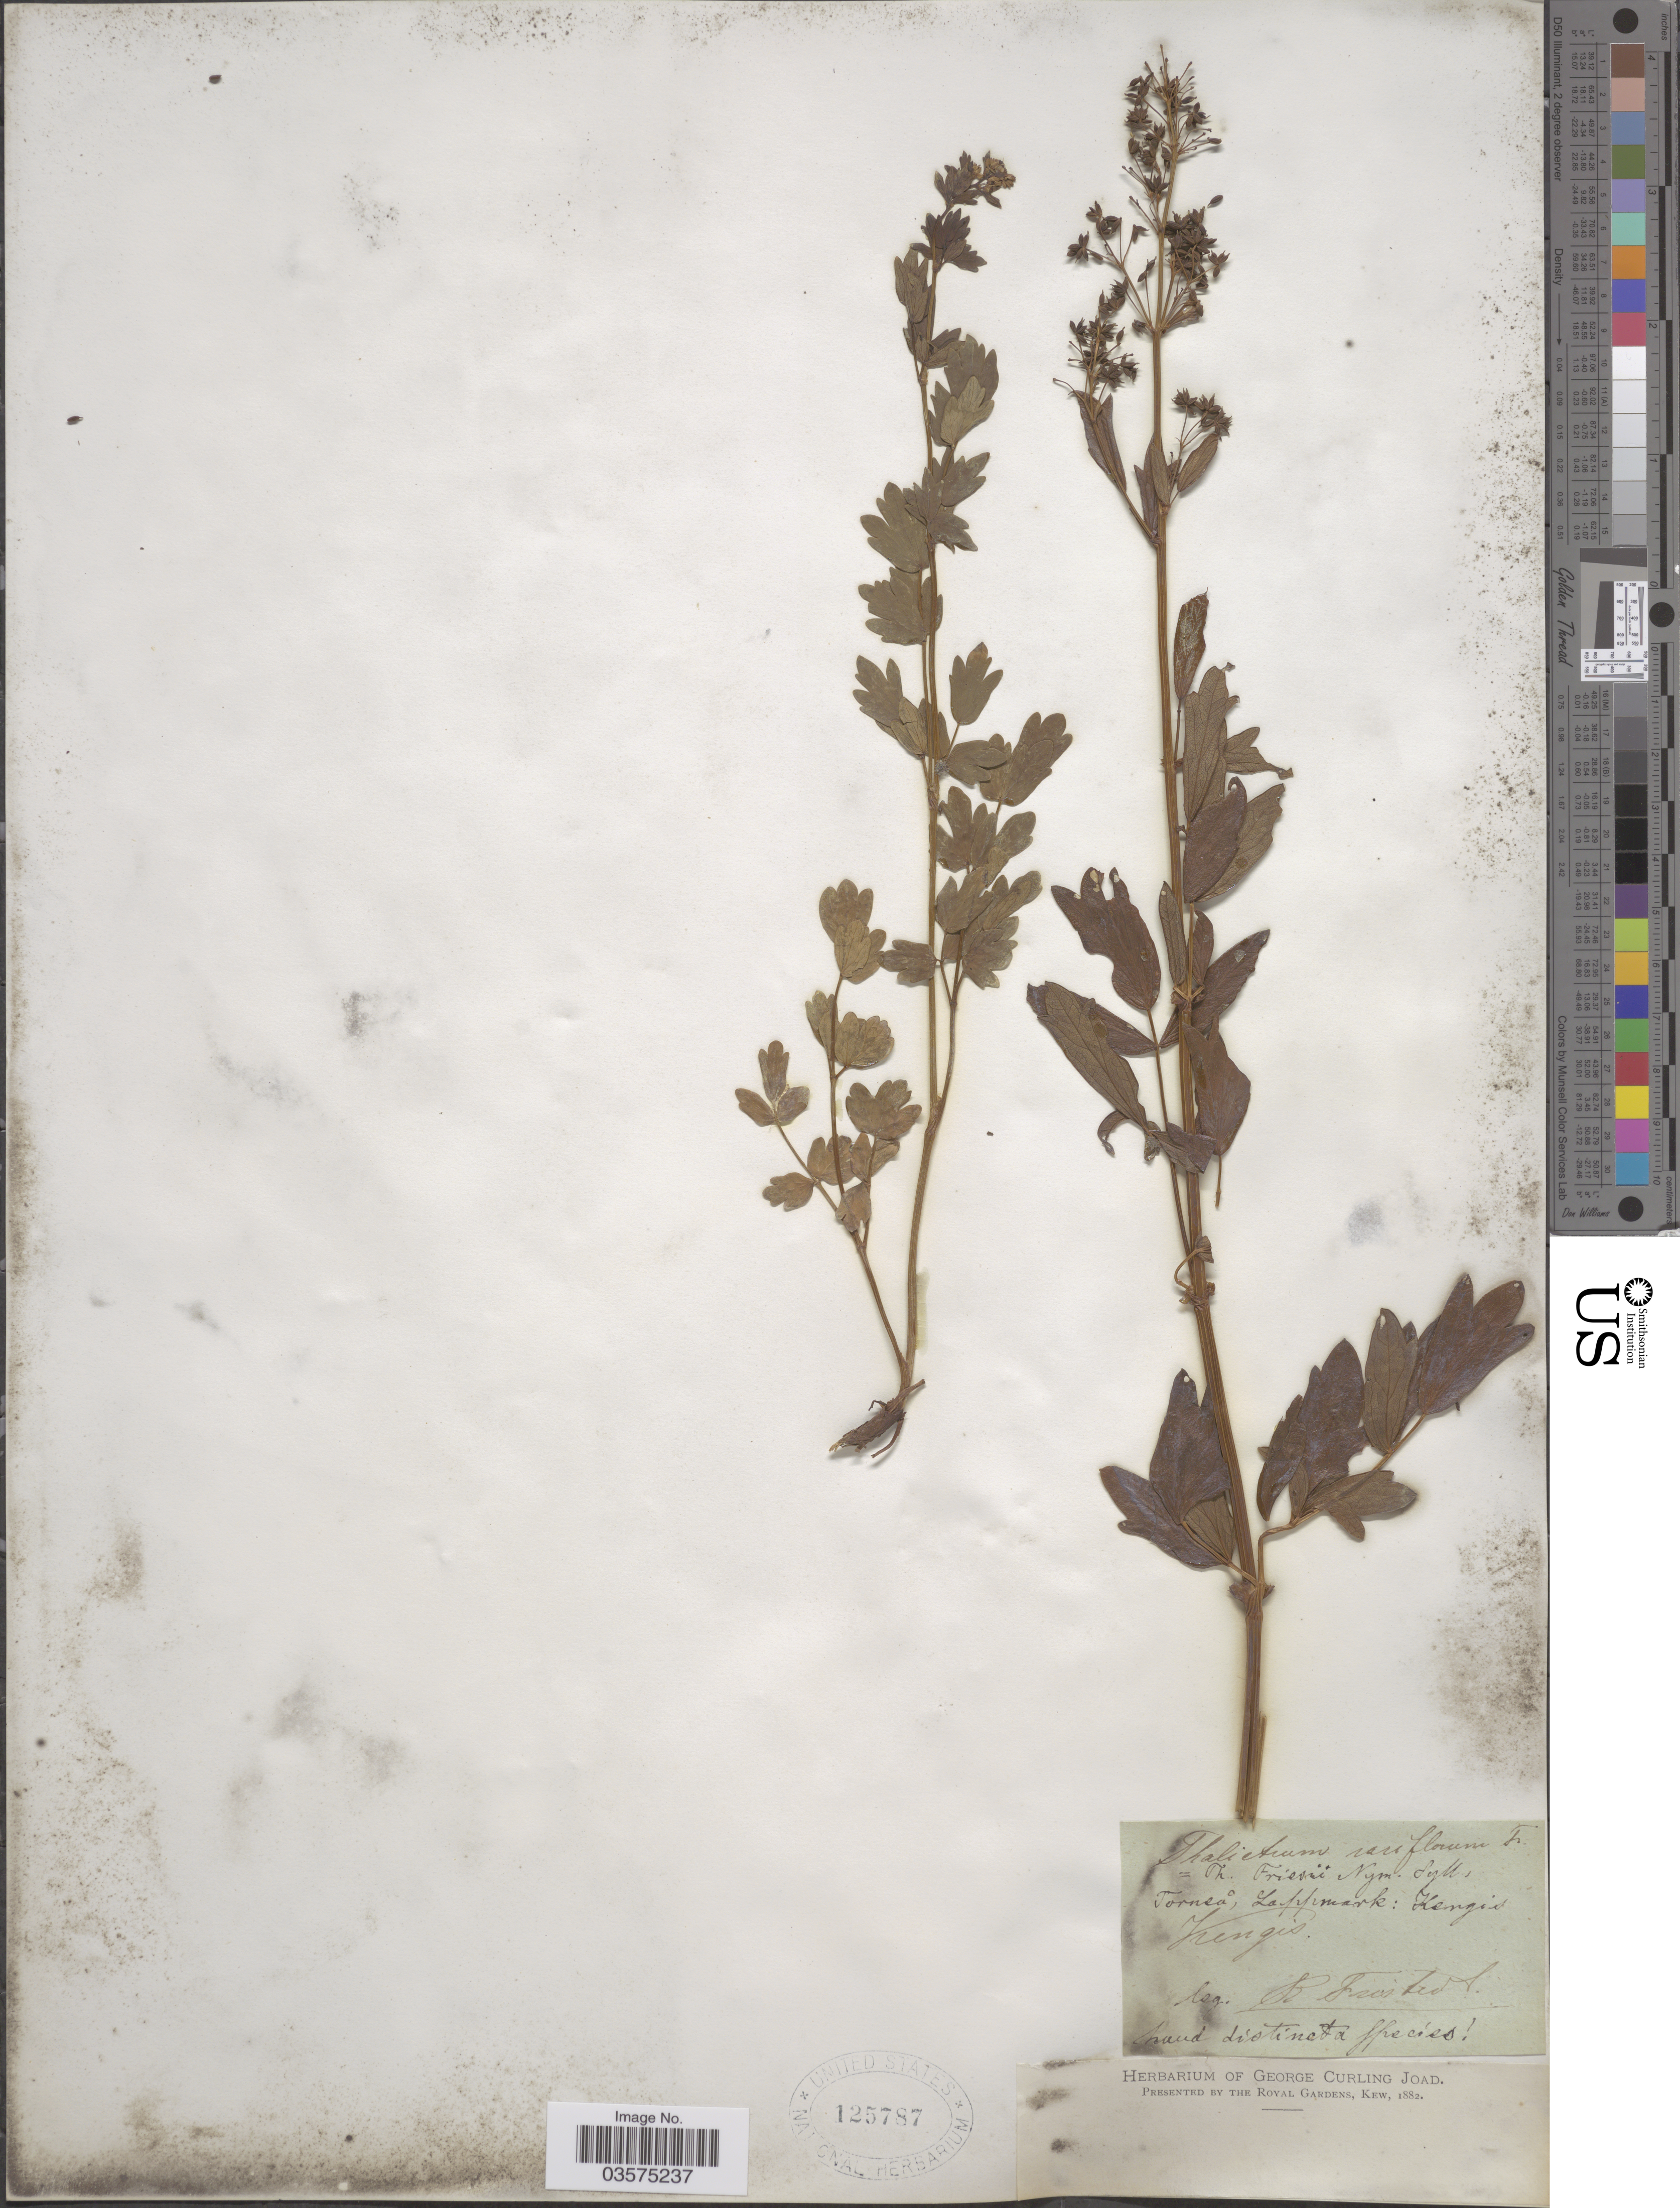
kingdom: Plantae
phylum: Tracheophyta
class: Magnoliopsida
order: Ranunculales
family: Ranunculaceae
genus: Thalictrum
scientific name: Thalictrum rariflorum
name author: Fr. a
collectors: R. Fristedt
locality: Tornea; Lappmark; Kengis.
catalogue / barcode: US 125787